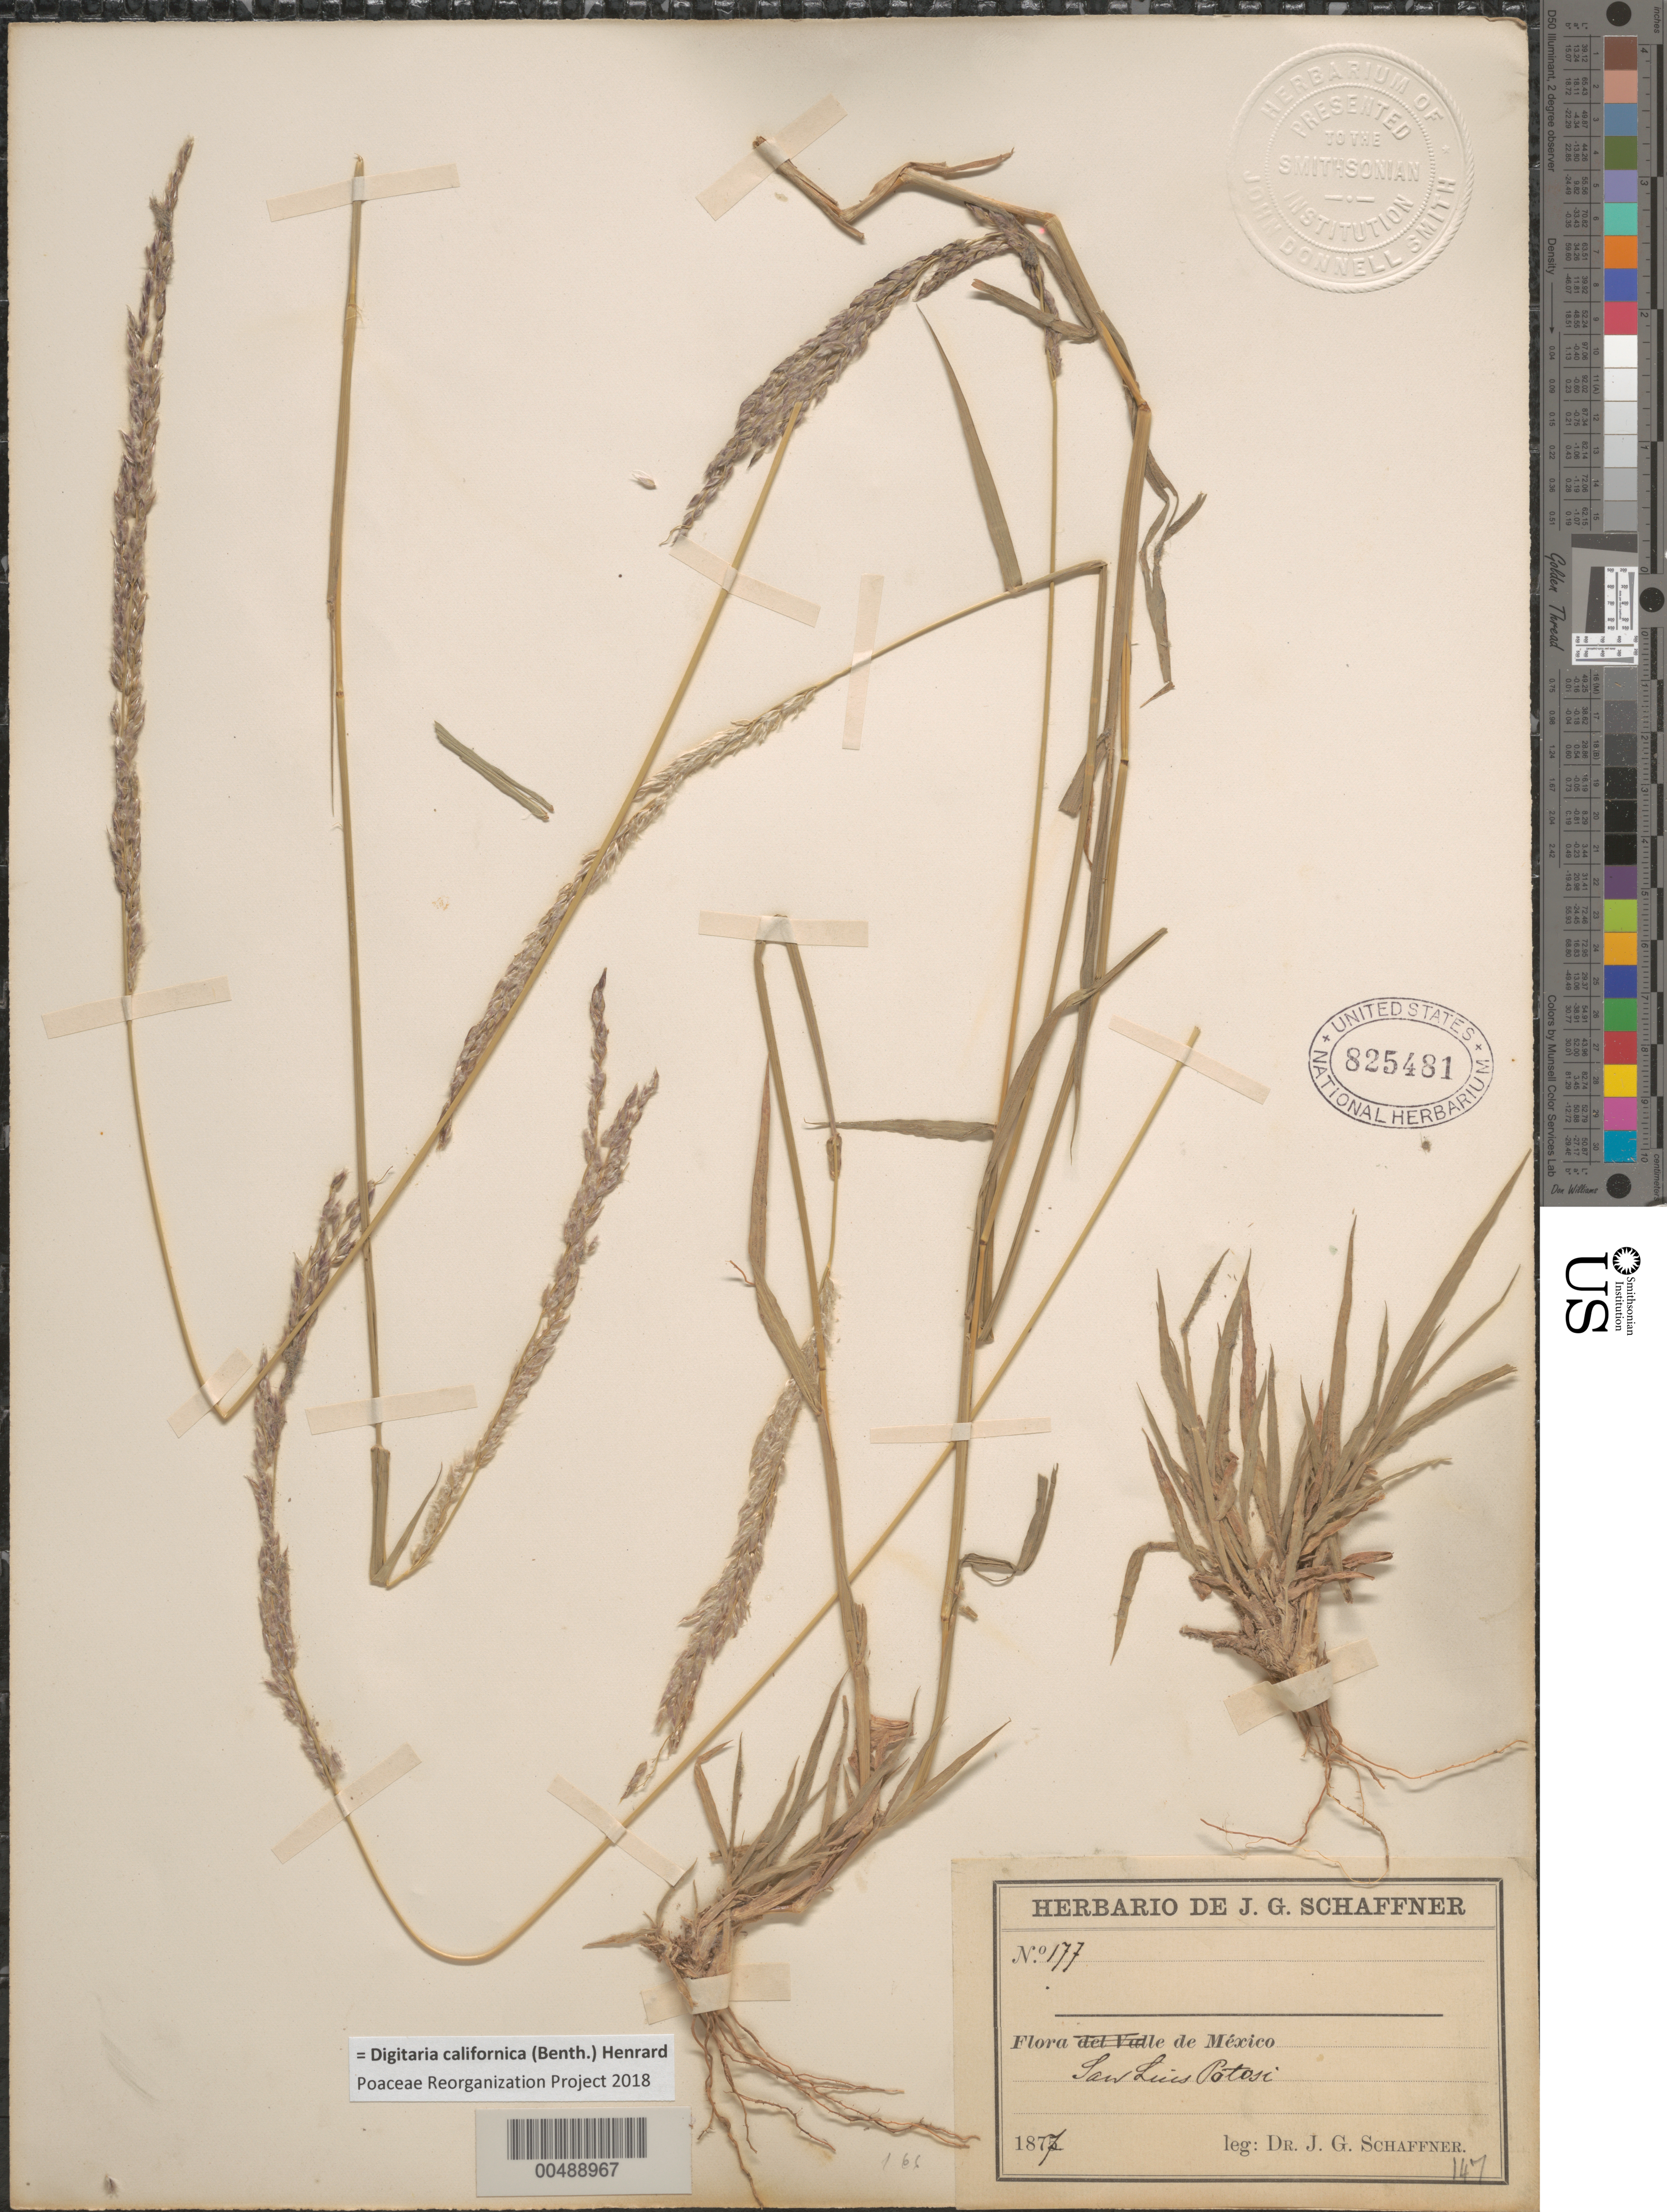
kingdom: Plantae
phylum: Tracheophyta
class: Liliopsida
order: Poales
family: Poaceae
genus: Digitaria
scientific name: Digitaria californica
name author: (Benth.) Henr.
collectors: J. G. Schaffner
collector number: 177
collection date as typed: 1877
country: Mexico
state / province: San Luis Potosi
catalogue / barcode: US 825481